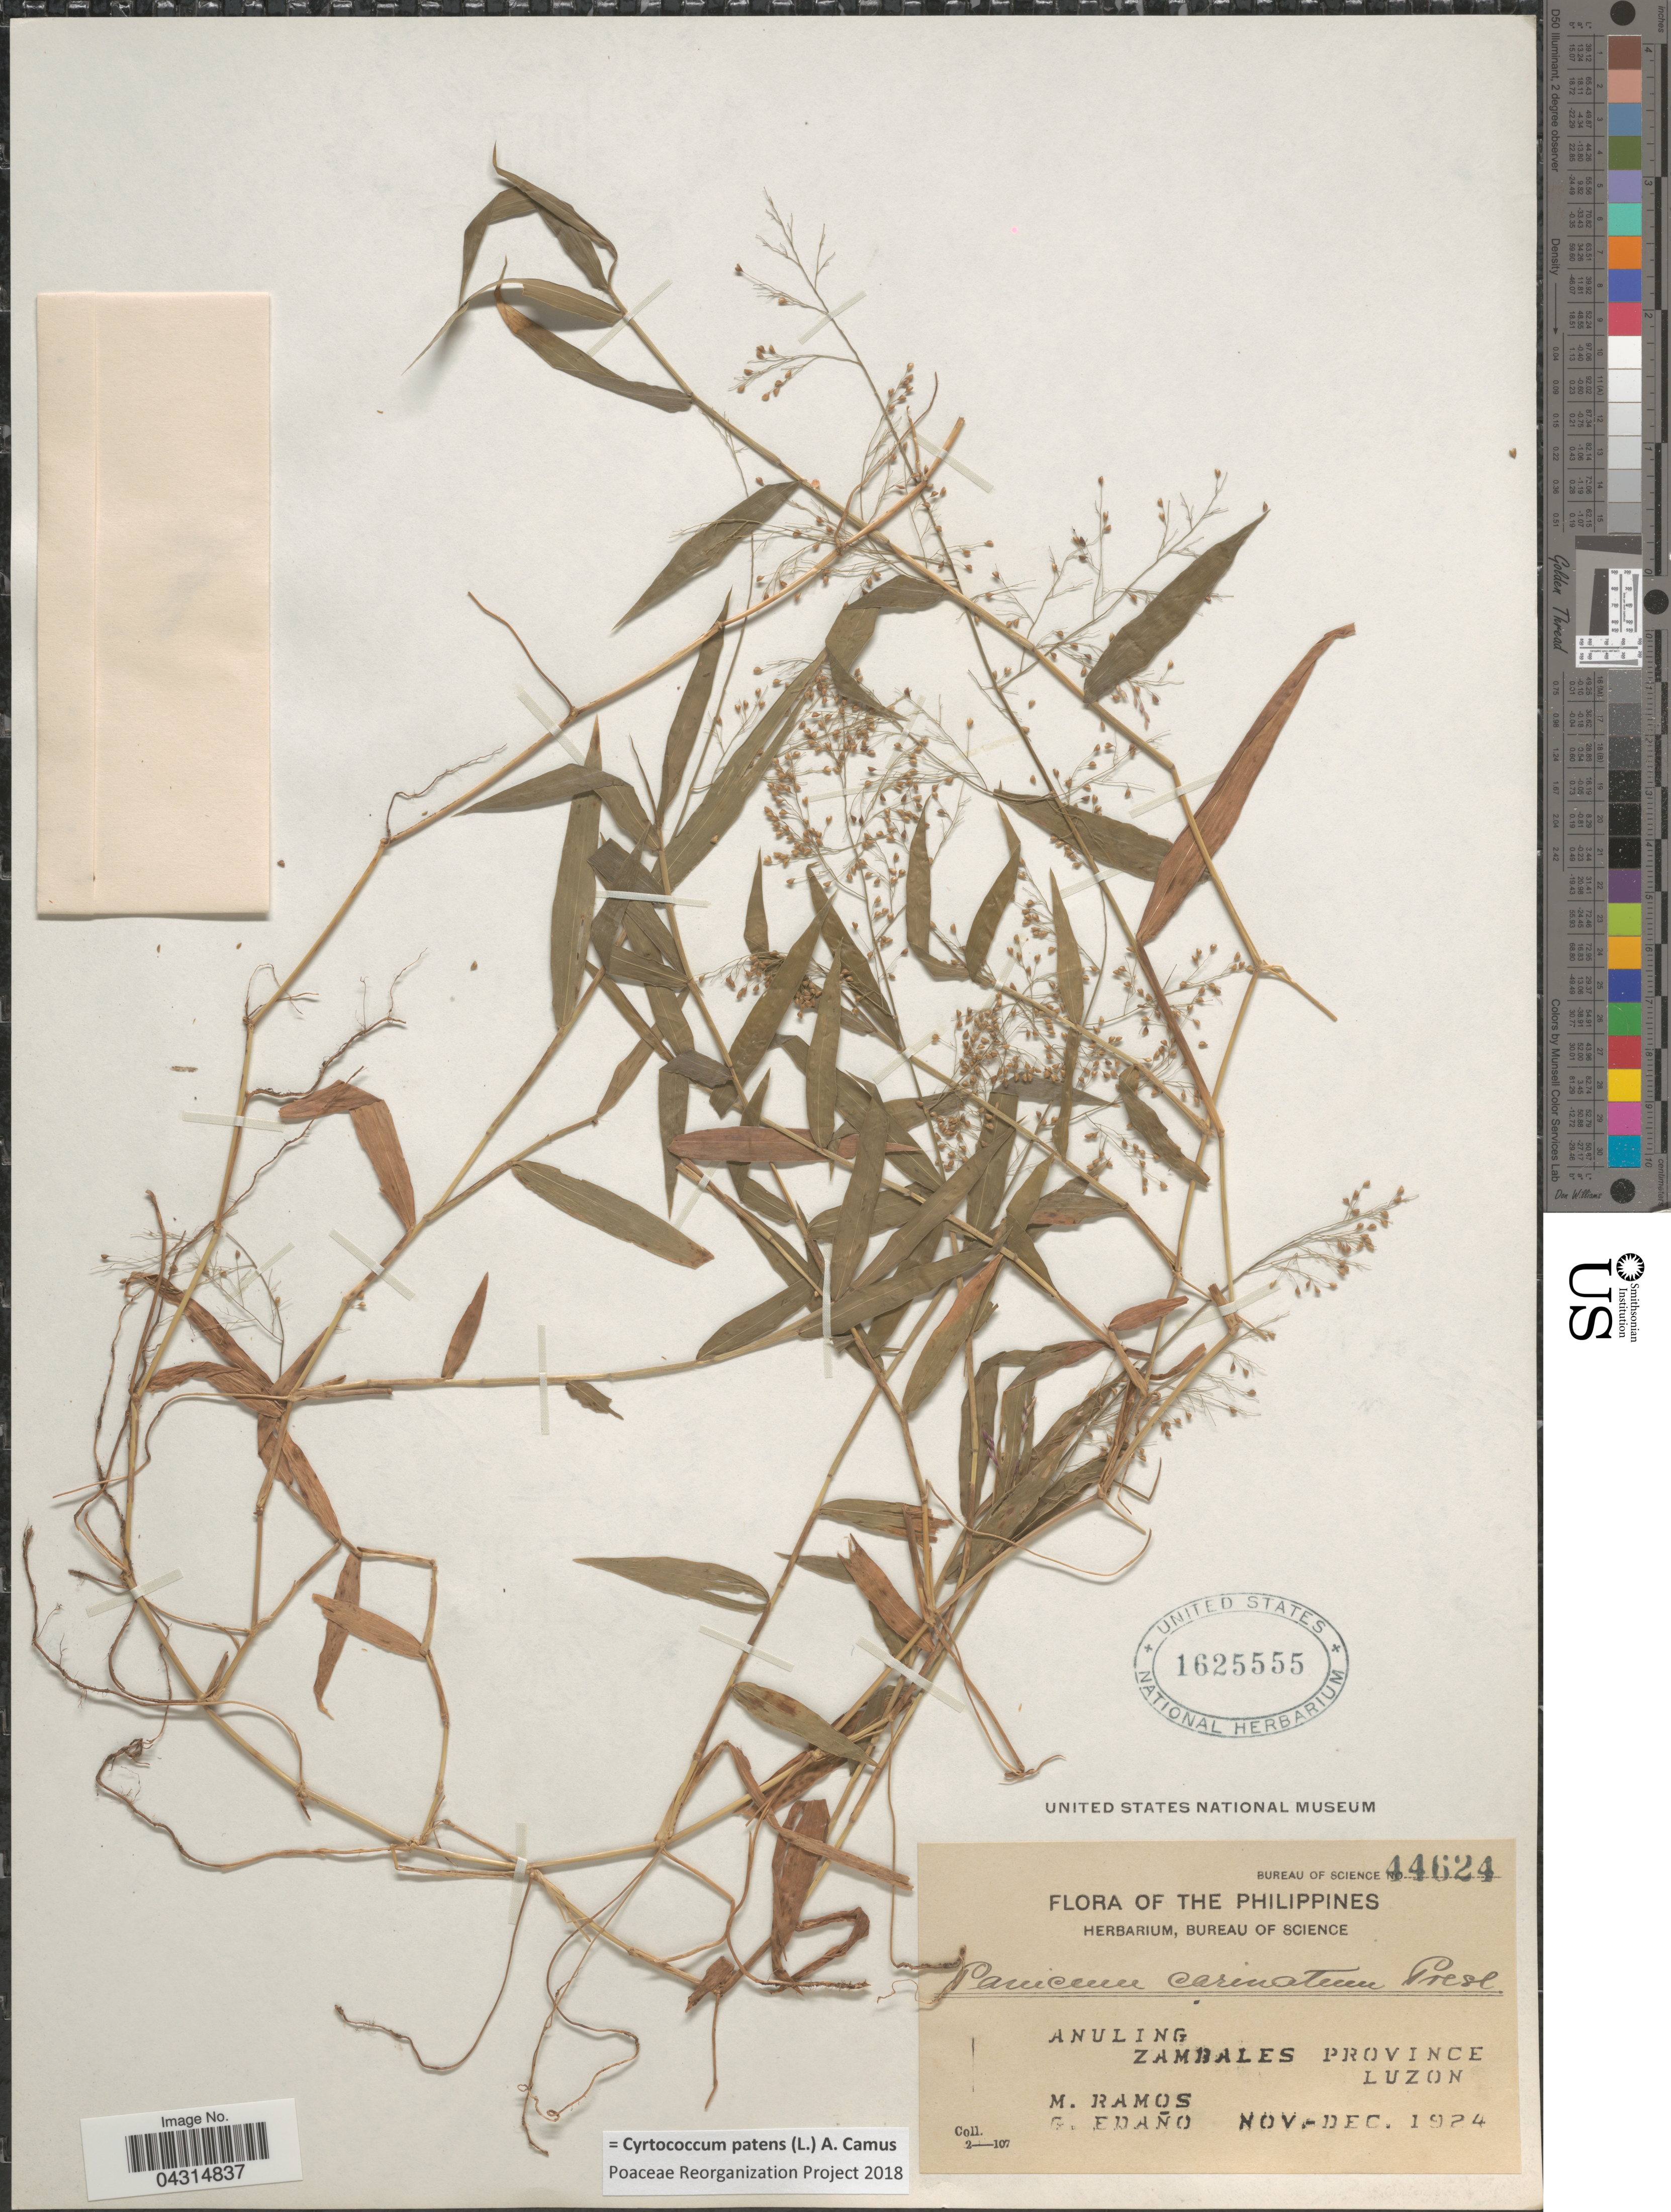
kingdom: Plantae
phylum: Tracheophyta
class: Liliopsida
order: Poales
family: Poaceae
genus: Cyrtococcum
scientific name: Cyrtococcum patens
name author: (L.) A. Camus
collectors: M. Ramos & G. Edaño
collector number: Bureau of Science 44624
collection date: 1924-11/1924-12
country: Philippines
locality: Anuling. Zambales Province. Luzon.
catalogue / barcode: US 1625555